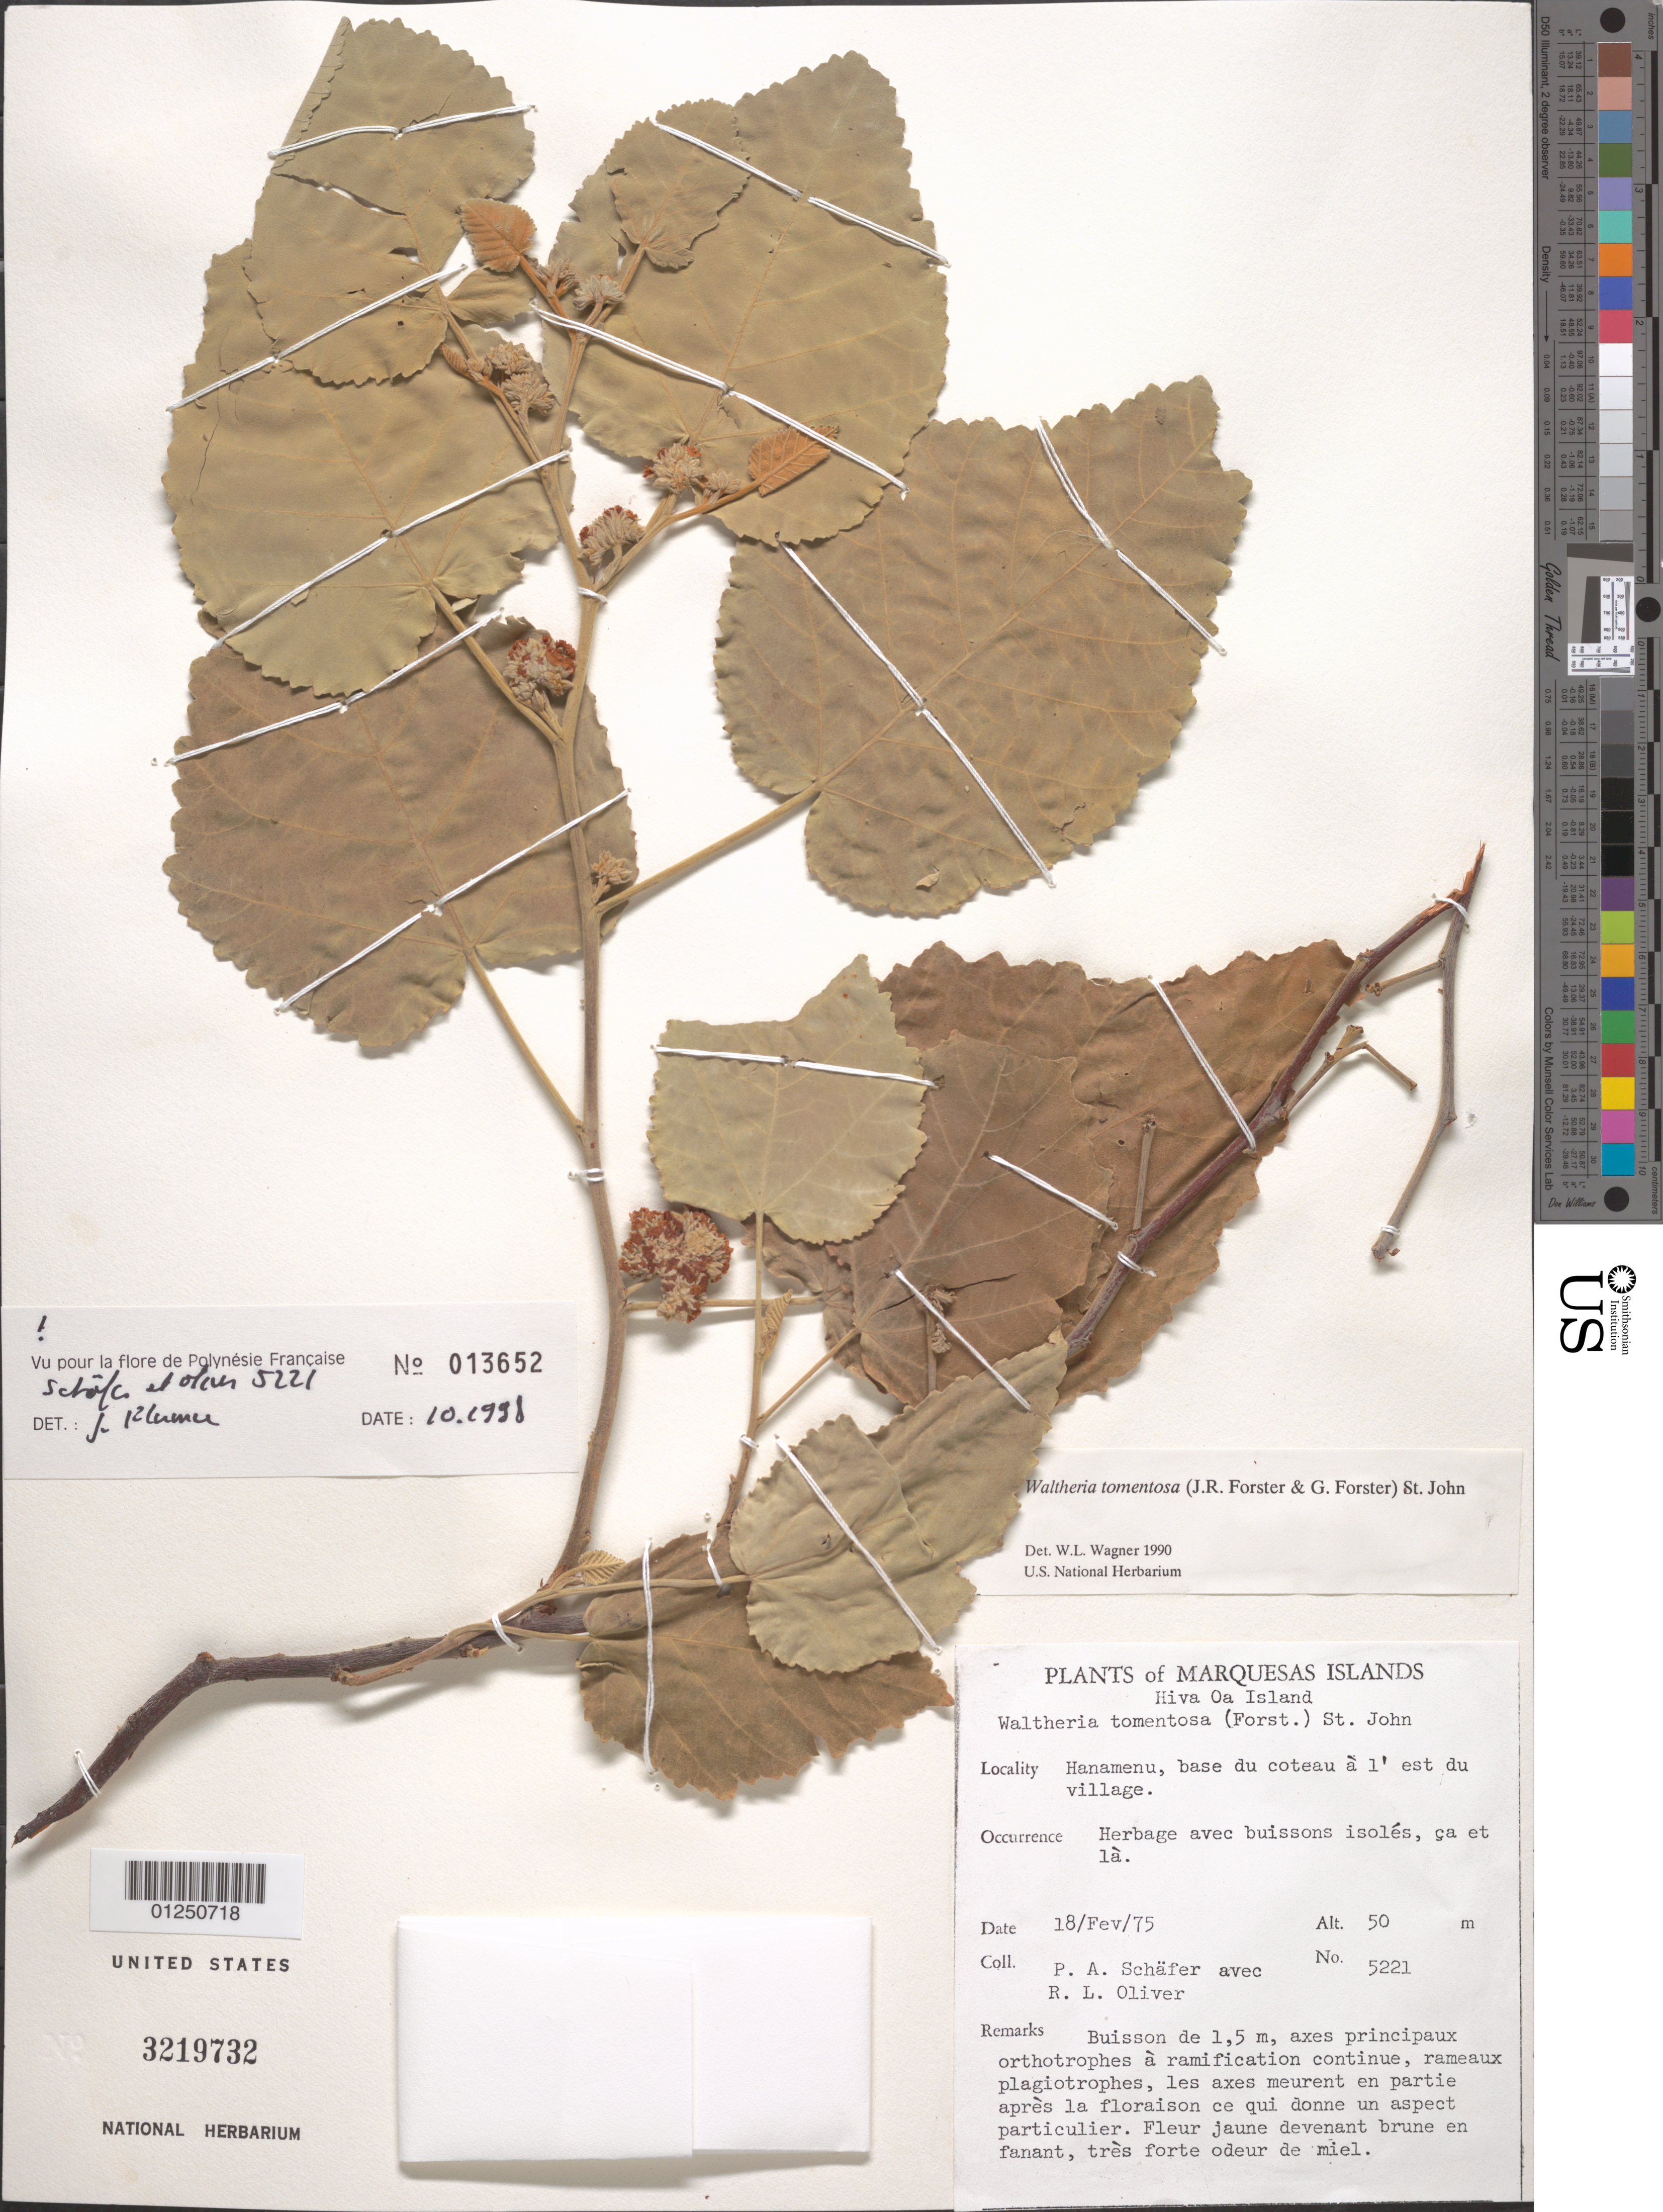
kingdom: Plantae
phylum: Tracheophyta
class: Magnoliopsida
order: Malvales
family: Malvaceae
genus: Waltheria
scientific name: Waltheria tomentosa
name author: (J.R. Forst. & G. Forst.) H. St. John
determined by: Wagner, W. L., (BOT), Smithsonian Institution - National Museum of Natural History (UNITED STATES)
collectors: P. A. Schäfer & R. L. Oliver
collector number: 5221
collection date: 1975-02-18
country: French Polynesia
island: Hiva Oa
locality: Hanamenu, base de coteau E du village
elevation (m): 50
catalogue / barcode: US 3219732